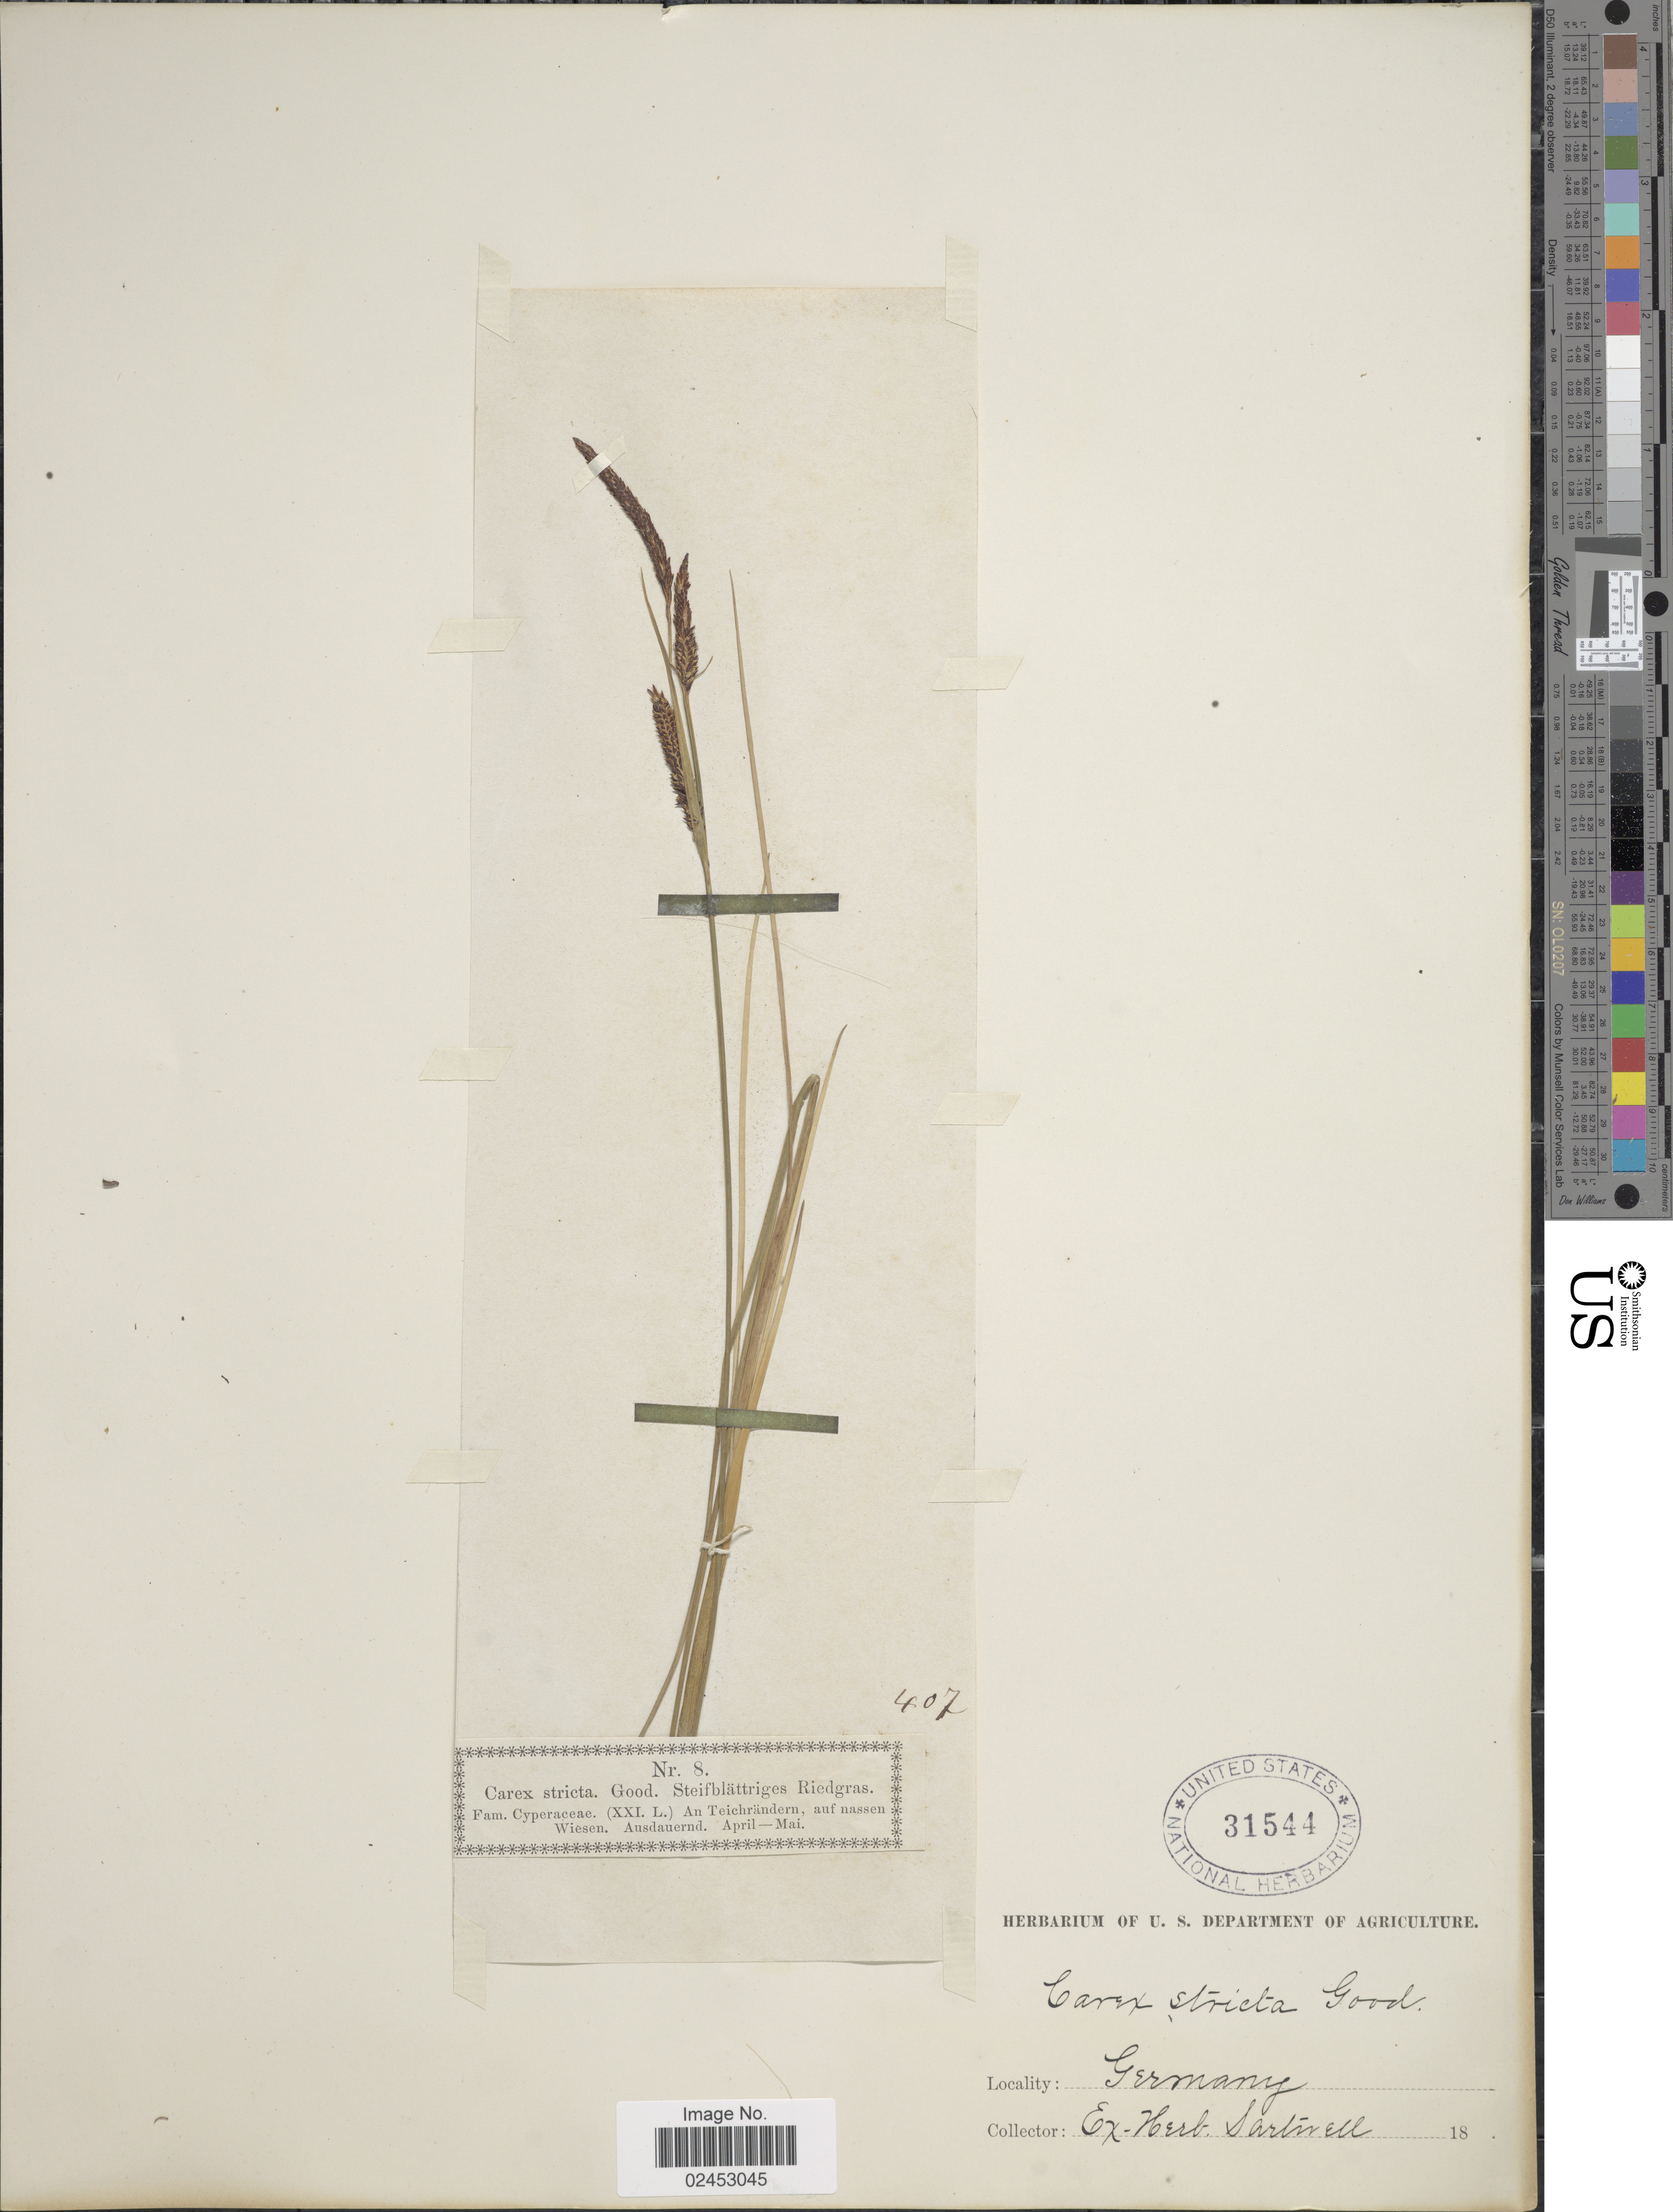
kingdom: Plantae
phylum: Tracheophyta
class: Liliopsida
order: Poales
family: Cyperaceae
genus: Carex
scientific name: Carex stricta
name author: Lam.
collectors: ex herb. Sartwell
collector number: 8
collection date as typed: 18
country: Germany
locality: An Teichrandern, auf nassen Wiesen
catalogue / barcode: US 31544